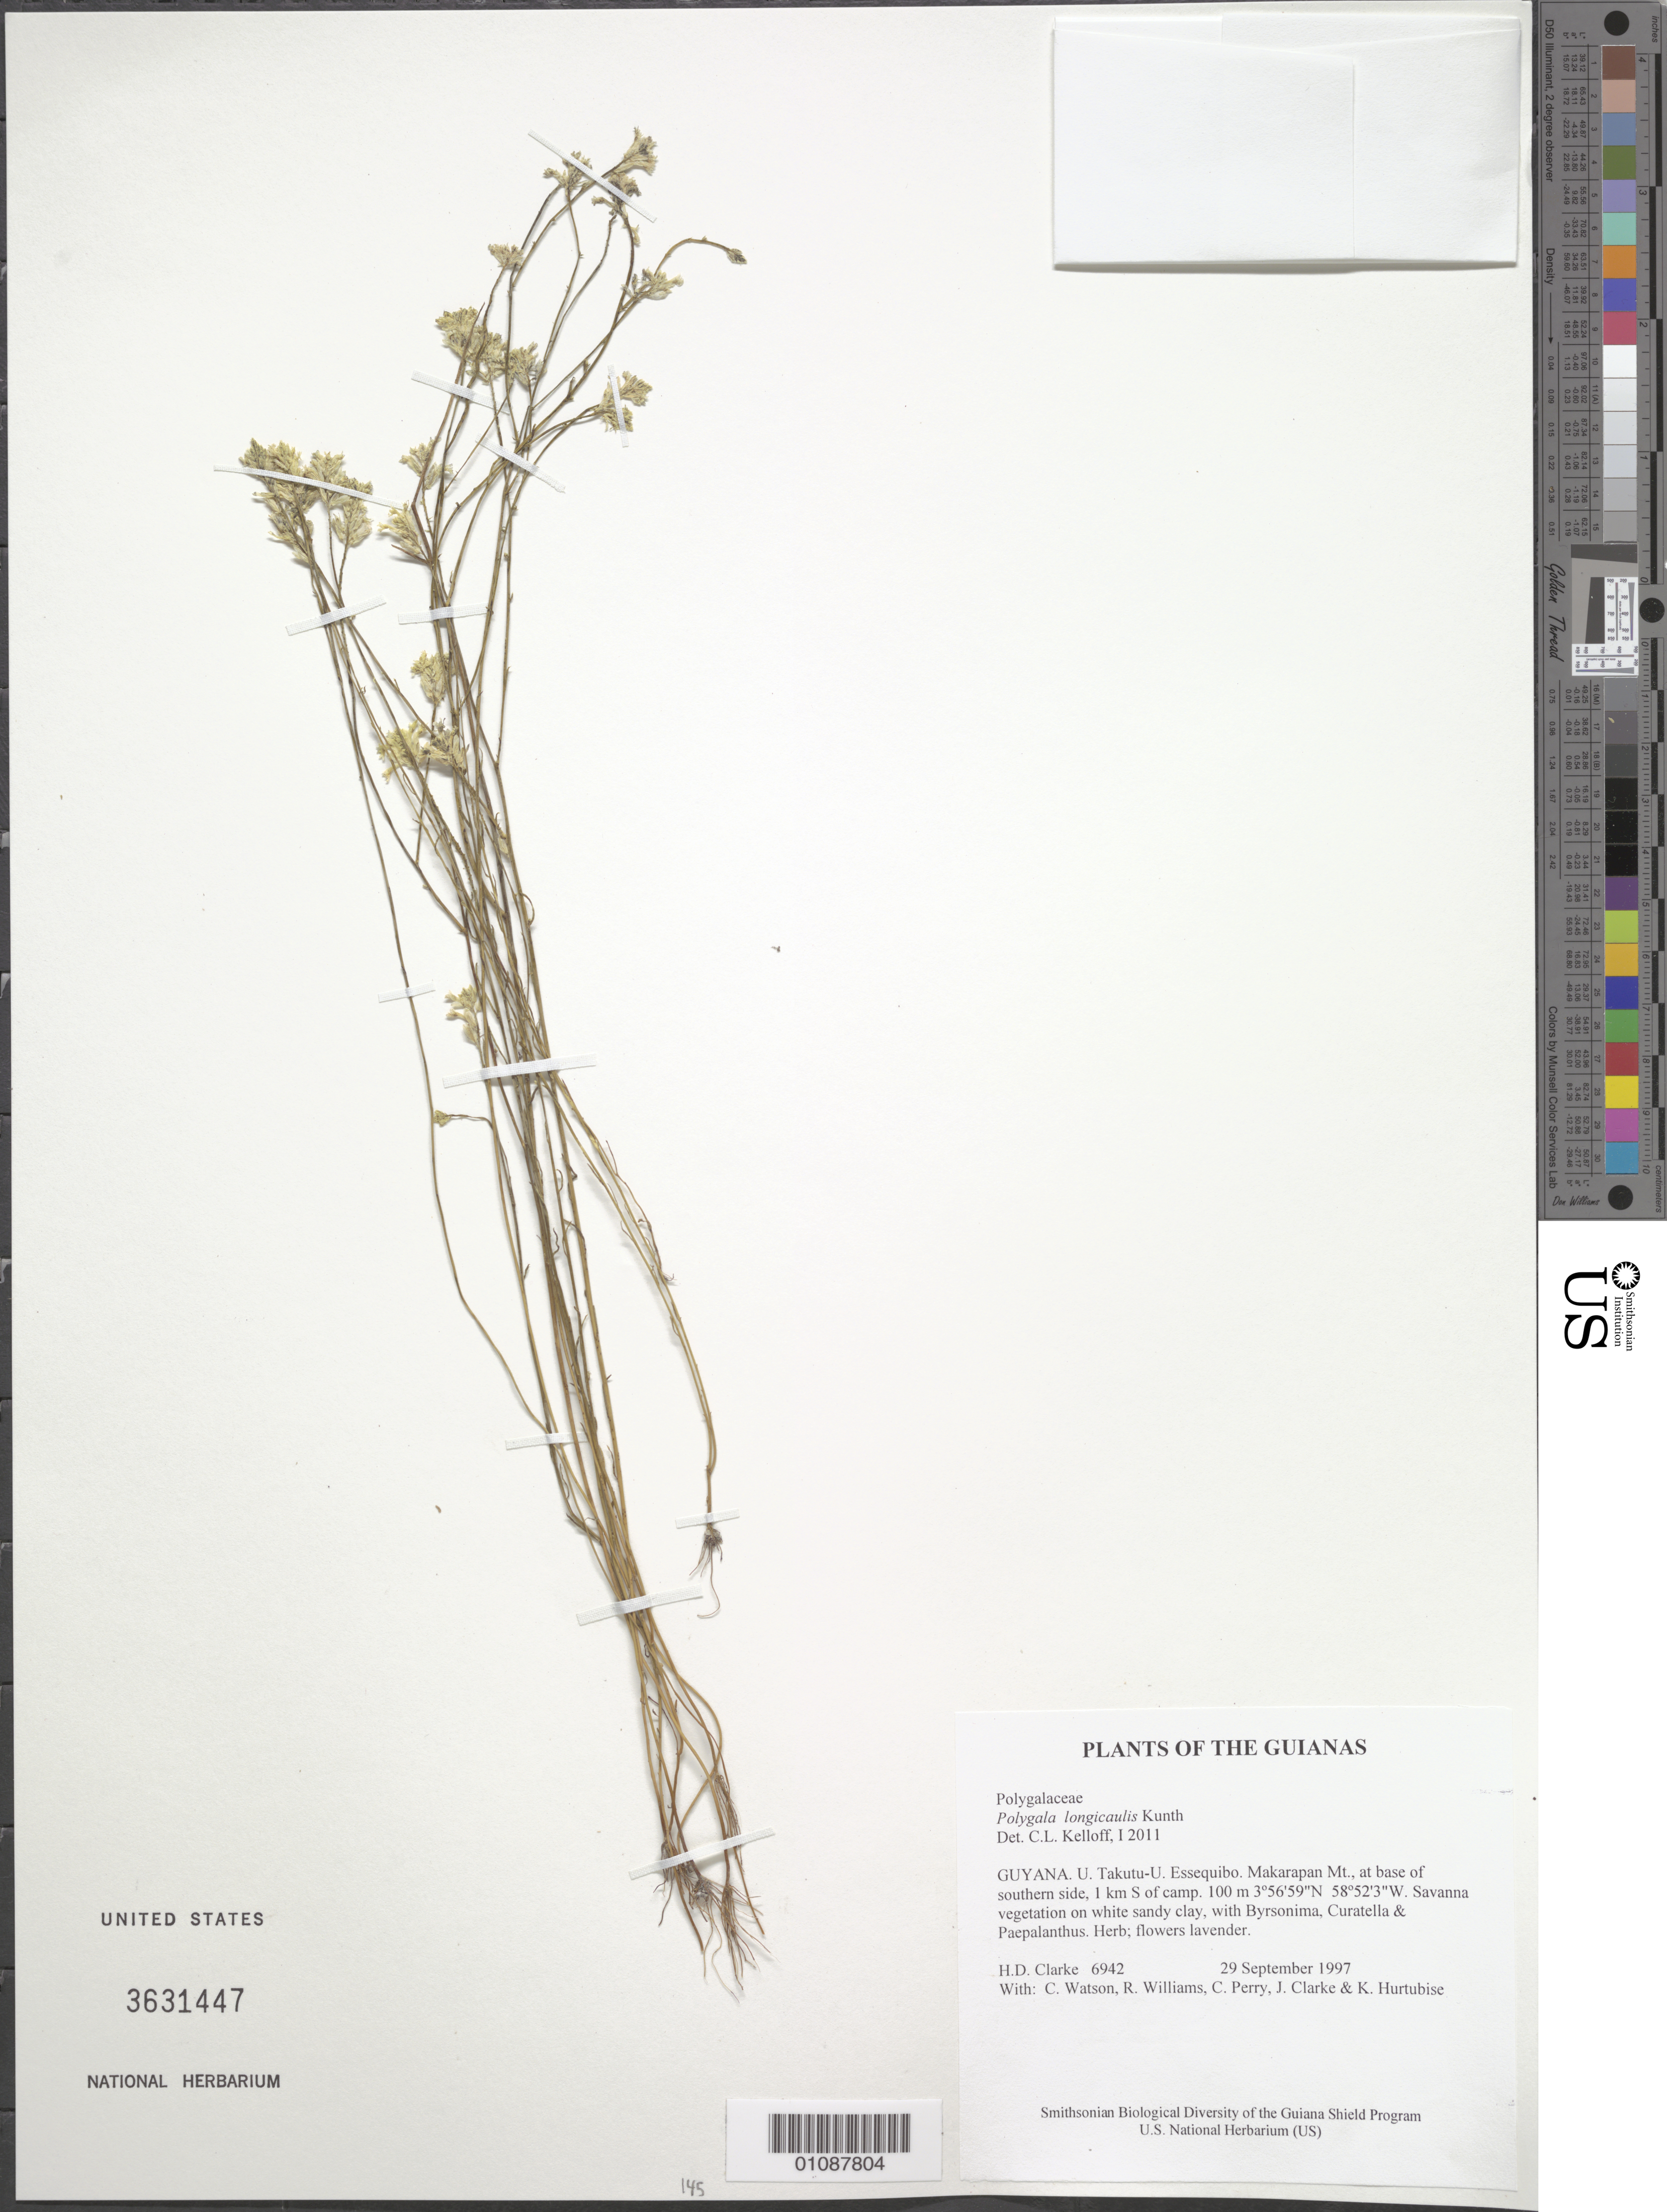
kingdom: Plantae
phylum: Tracheophyta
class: Magnoliopsida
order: Fabales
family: Polygalaceae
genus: Polygala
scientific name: Polygala longicaulis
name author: Kunth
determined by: Kelloff, Carol L., (US), Smithsonian Institution - National Museum of Natural History (UNITED STATES)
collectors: H. D. Clarke, C. Watson, R. Williams, C. Perry, J. Clarke & K. Hurtubise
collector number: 6942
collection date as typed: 29 September 1997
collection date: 1997-09-29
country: Guyana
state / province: U. Takutu-U. Essequibo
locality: Makarapan Mt., at base of southern side, 1 km S of camp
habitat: Savanna vegetation on white sandy clay, with Byrsonima, Curatella & Paepalanthus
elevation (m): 100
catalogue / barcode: US 3631447